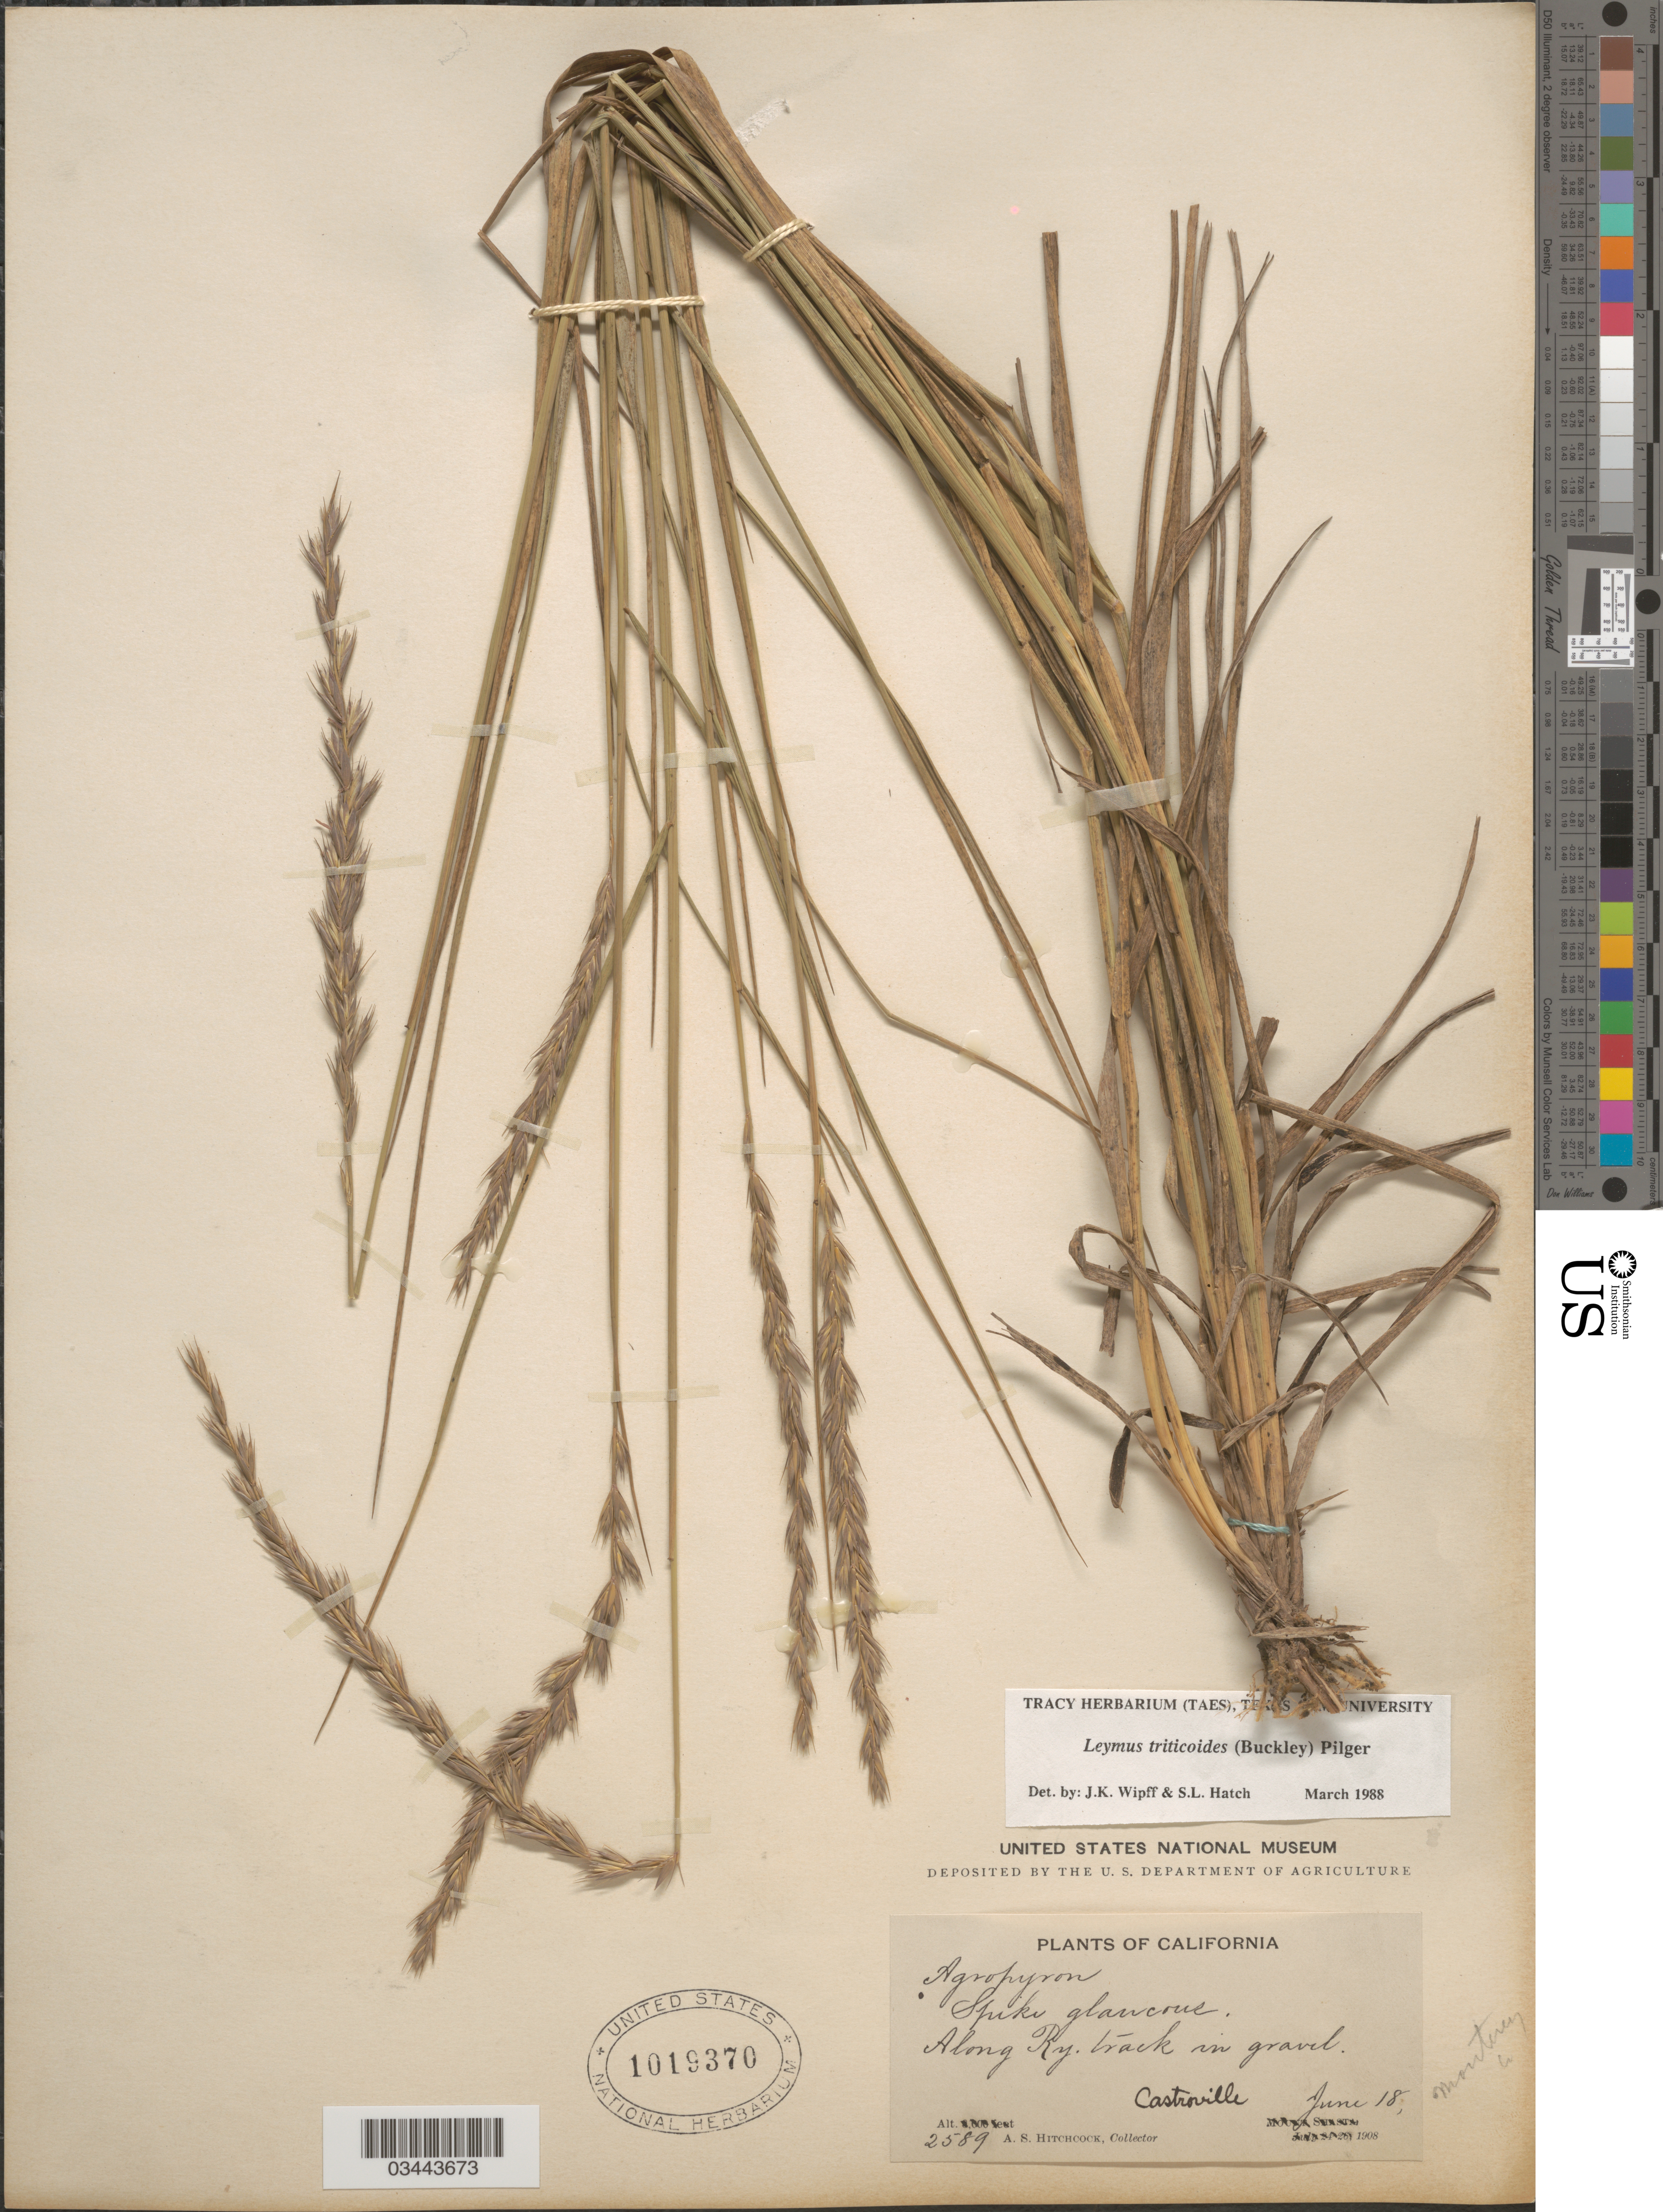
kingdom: Plantae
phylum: Tracheophyta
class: Liliopsida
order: Poales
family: Poaceae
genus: Leymus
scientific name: Leymus triticoides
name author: (Buckley) Pilg.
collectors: A. S. Hitchcock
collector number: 2589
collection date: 1908-06-18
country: United States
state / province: California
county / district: Monterey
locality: Monterey Co. Along Ry. track in gravel. Castroville.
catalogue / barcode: US 1019370